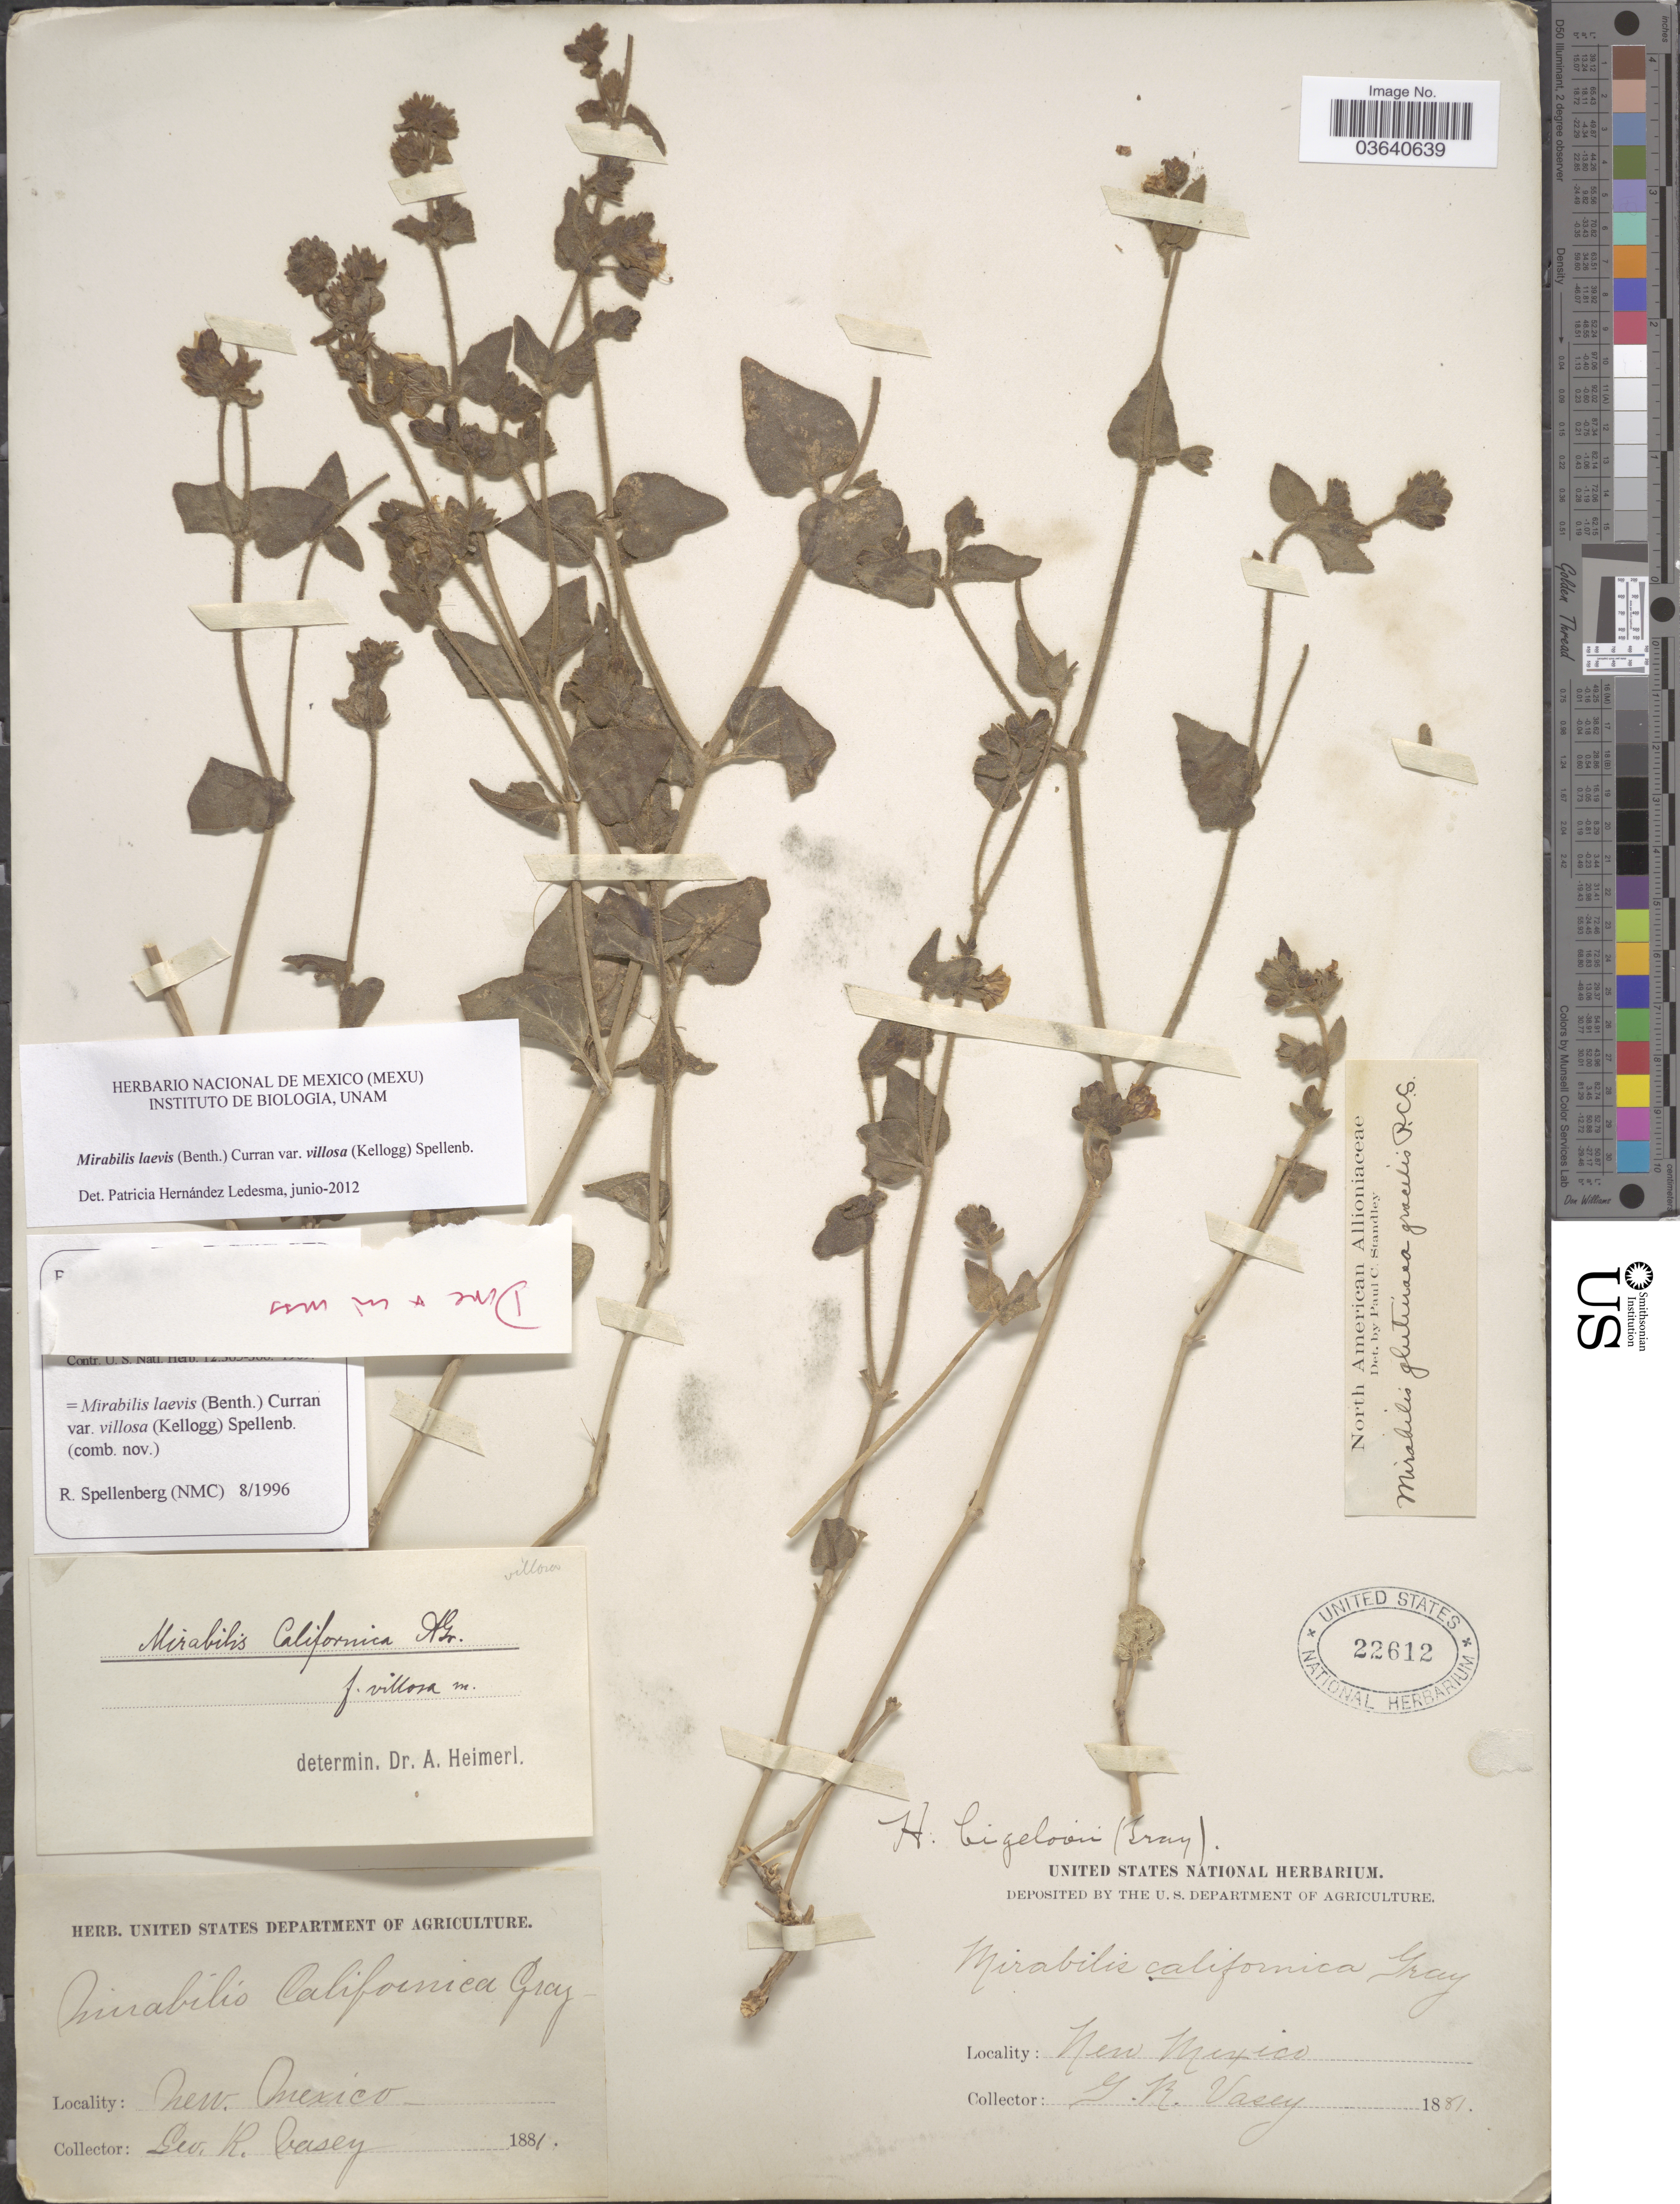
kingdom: Plantae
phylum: Tracheophyta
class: Magnoliopsida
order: Caryophyllales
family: Nyctaginaceae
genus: Mirabilis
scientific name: Mirabilis laevis var. villosa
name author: (Kellogg) Spellenb.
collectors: G. R. Vasey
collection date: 1881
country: United States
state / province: New Mexico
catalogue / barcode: US 22612